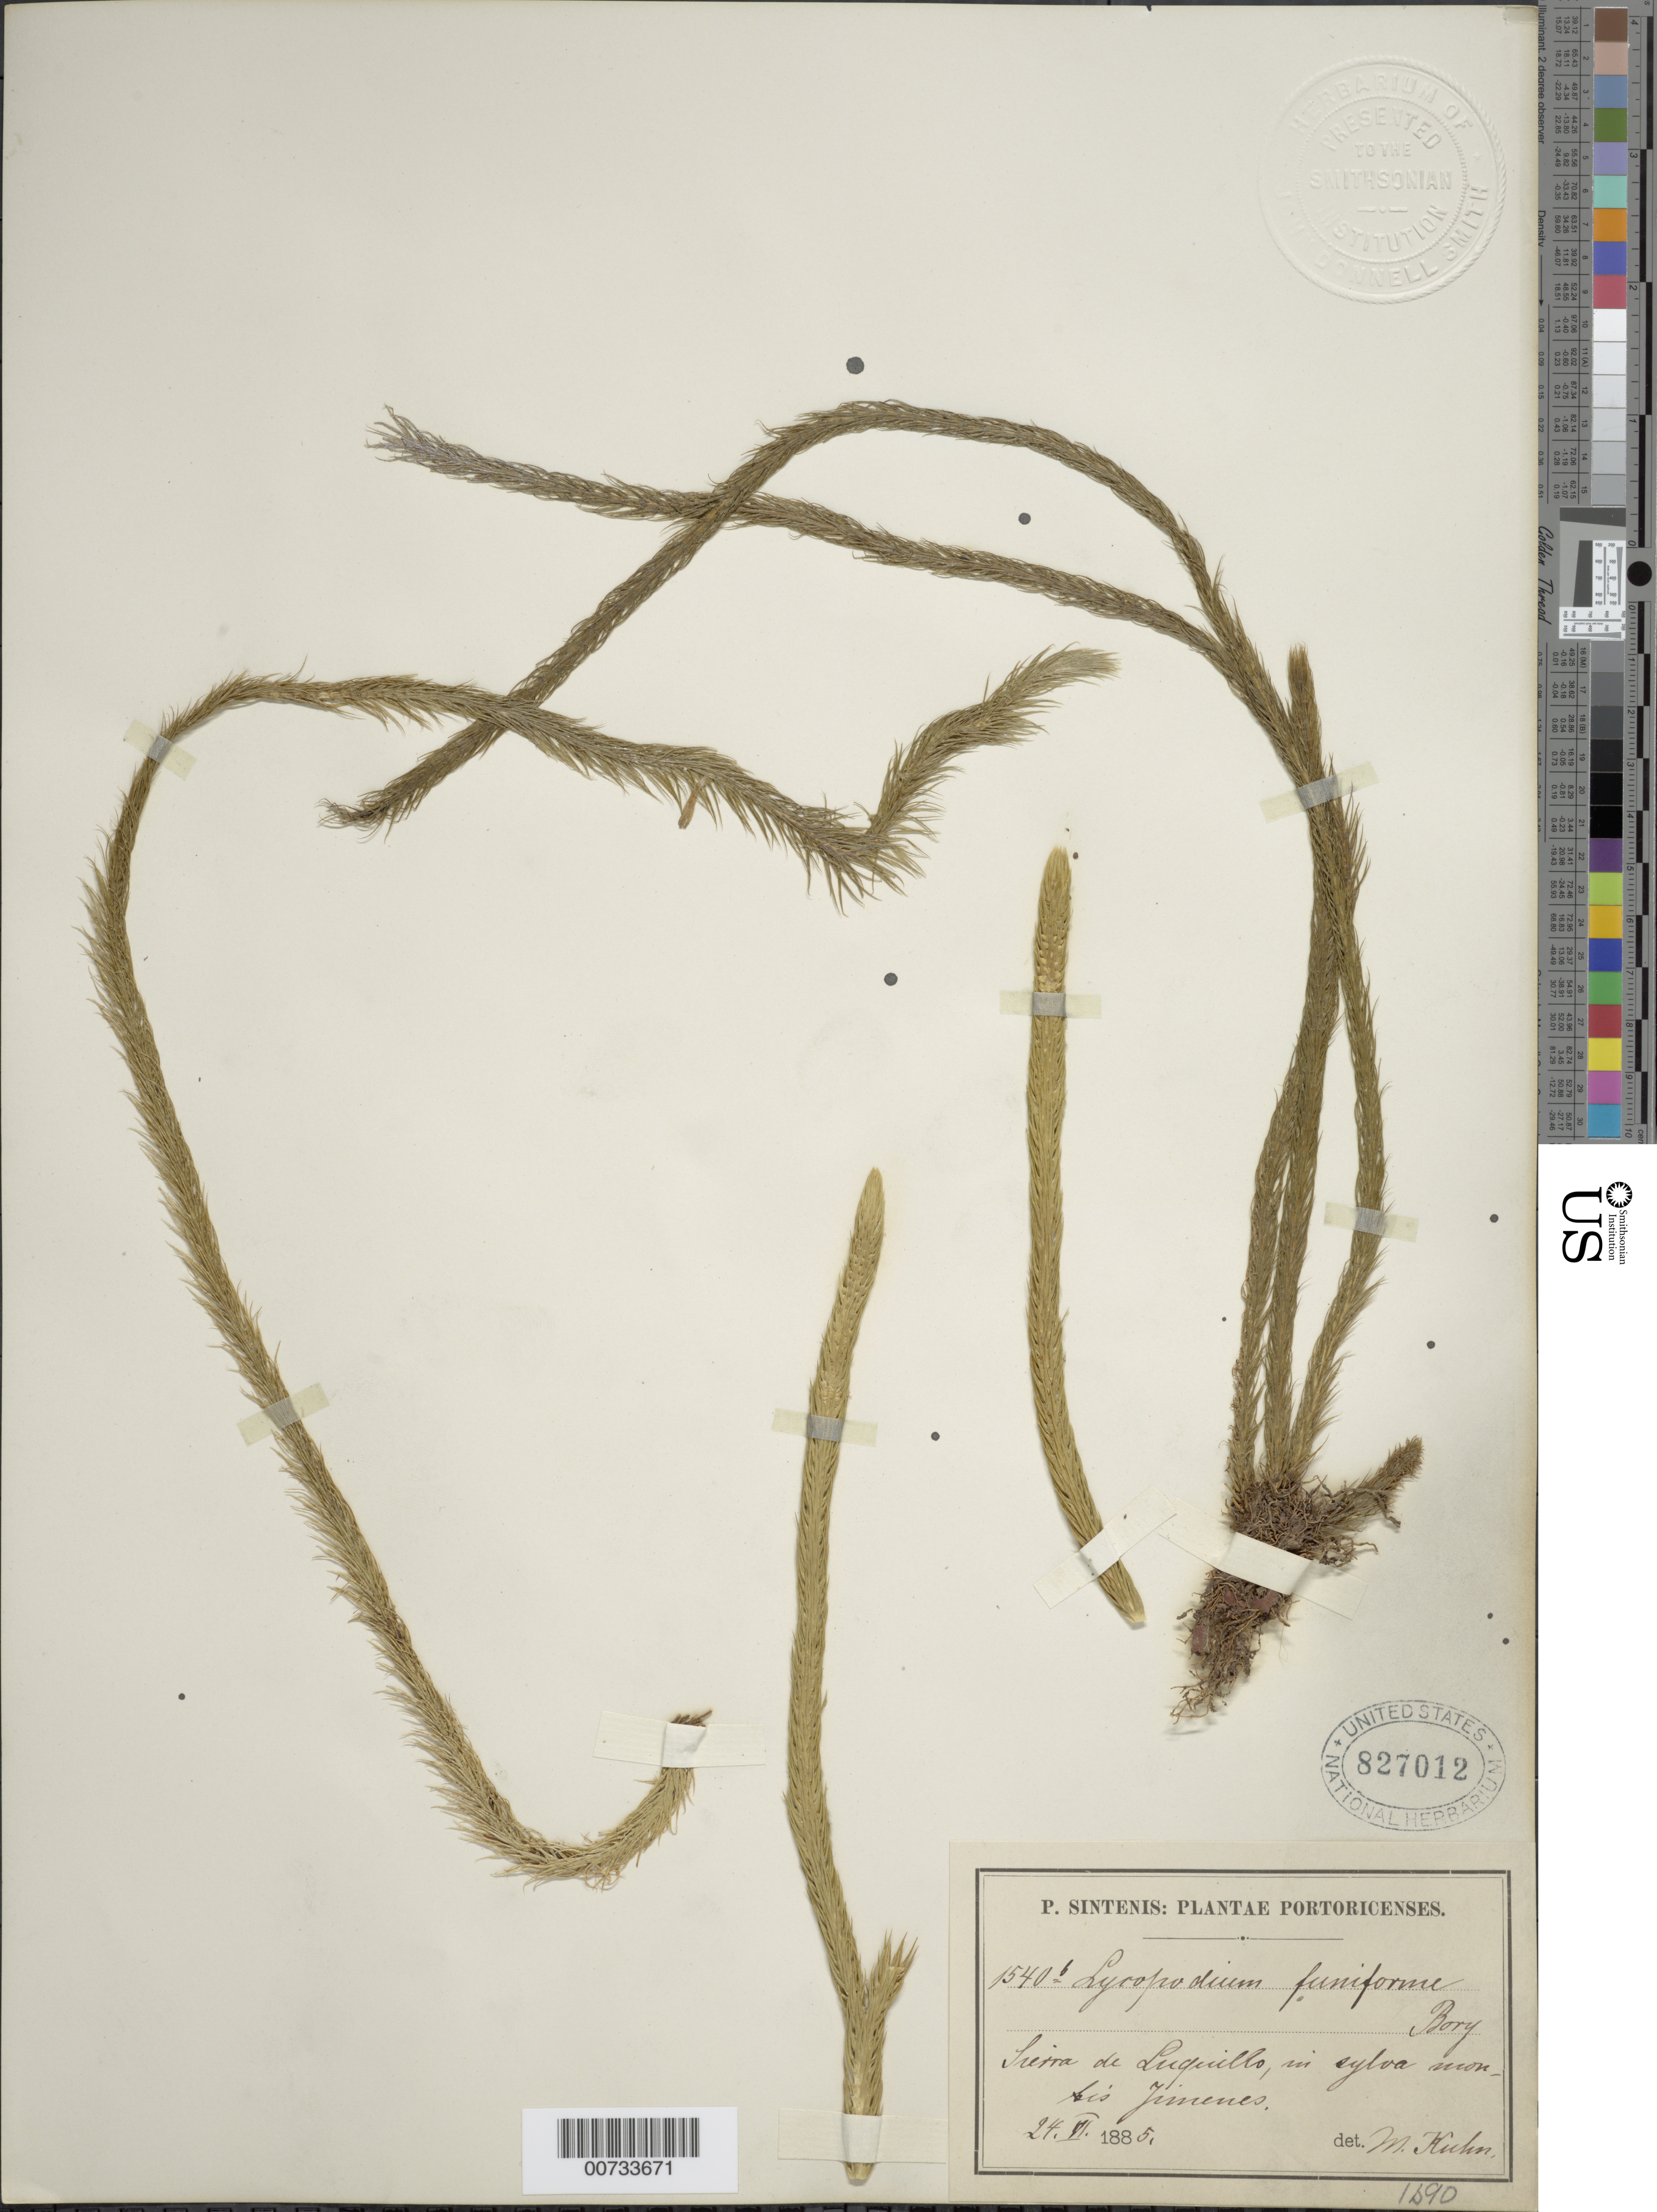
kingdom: Plantae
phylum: Tracheophyta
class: Lycopodiopsida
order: Lycopodiales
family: Lycopodiaceae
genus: Phlegmariurus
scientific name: Phlegmariurus funiformis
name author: (Cham. & Spring) B. Øllg.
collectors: P. Sintenis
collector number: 1540b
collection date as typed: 24 Jun 1885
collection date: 1885-06-24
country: Puerto Rico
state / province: Luquillo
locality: Sierra de Luquillo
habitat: In sylva montis Jimenes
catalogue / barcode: US 827012